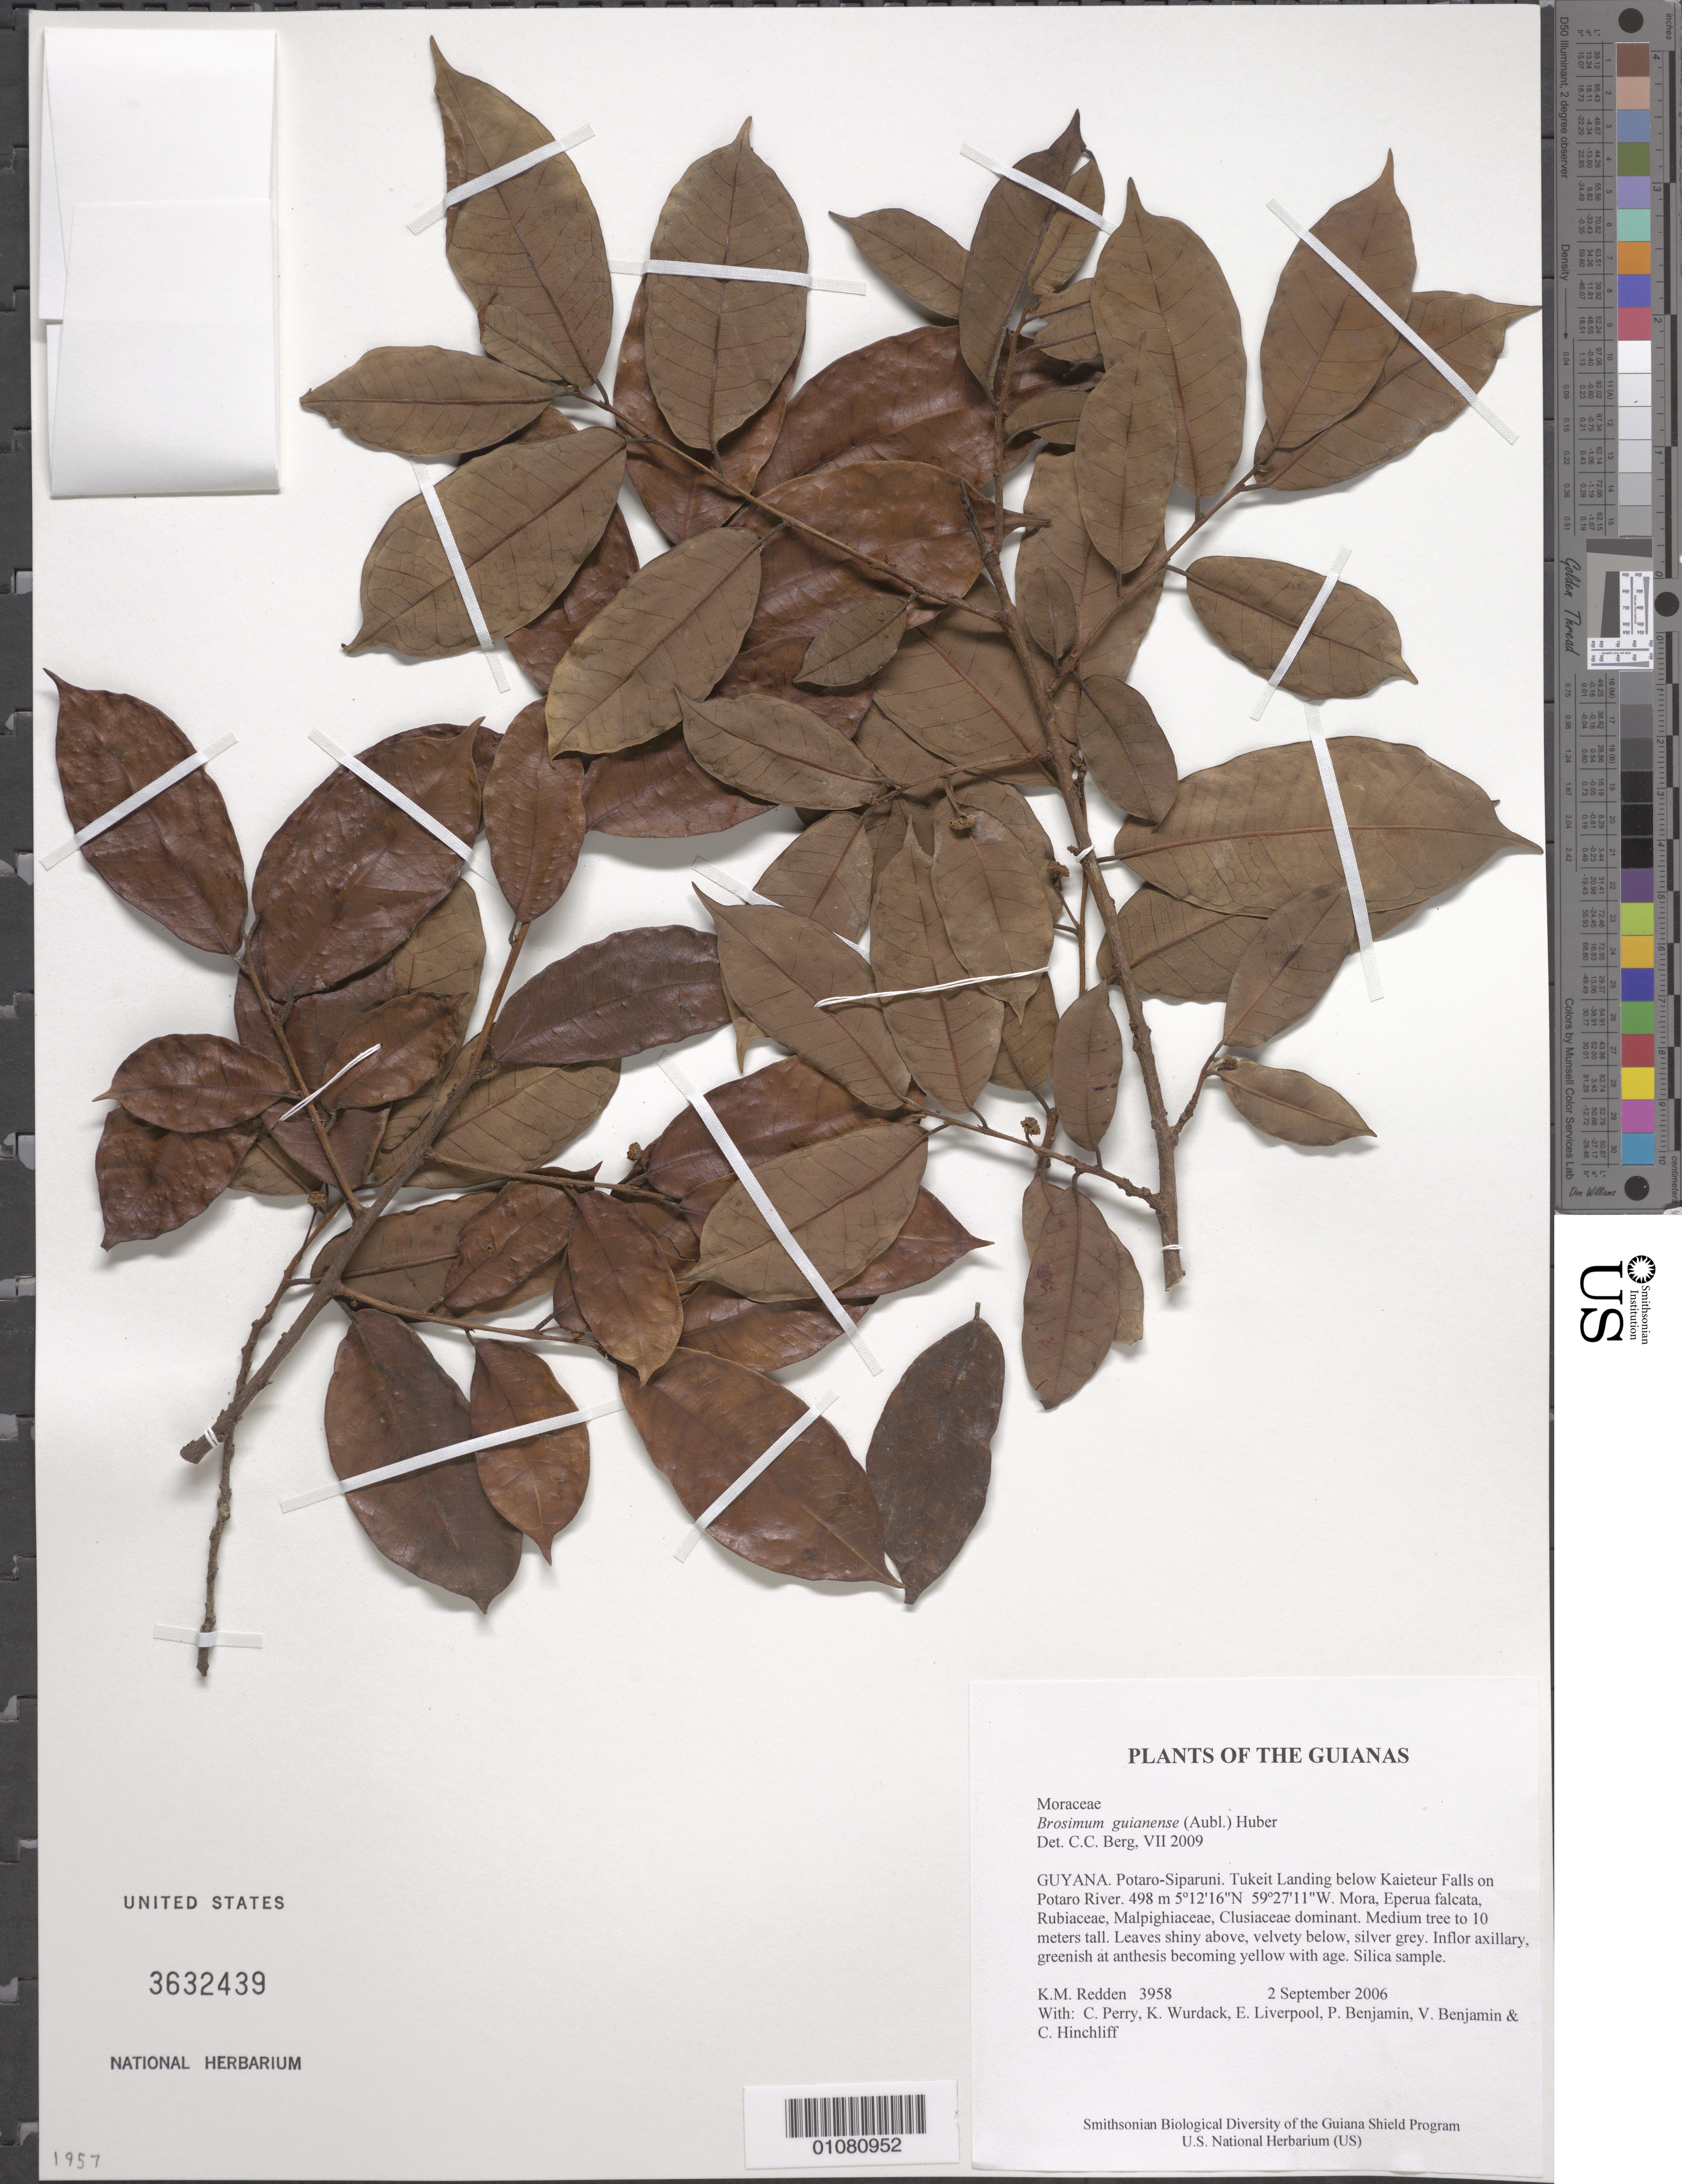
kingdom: Plantae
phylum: Tracheophyta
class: Magnoliopsida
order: Rosales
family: Moraceae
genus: Brosimum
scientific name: Brosimum guianense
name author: (Aubl.) Huber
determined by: Berg, C. C.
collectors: K. M. Redden, C. Perry, K. Wurdack, E. Liverpool, P. Benjamin, V. Benjamin & C. E. Hinchliff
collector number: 3958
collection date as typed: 2 September 2006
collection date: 2006-09-02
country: Guyana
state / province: Potaro-Siparuni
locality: Tukeit Landing below Kaieteur Falls on Potaro River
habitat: Mora, Eperua falcata, Rubiaceae, Malpighiaceae, Clusiaceae dominant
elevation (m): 498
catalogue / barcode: US 3632439